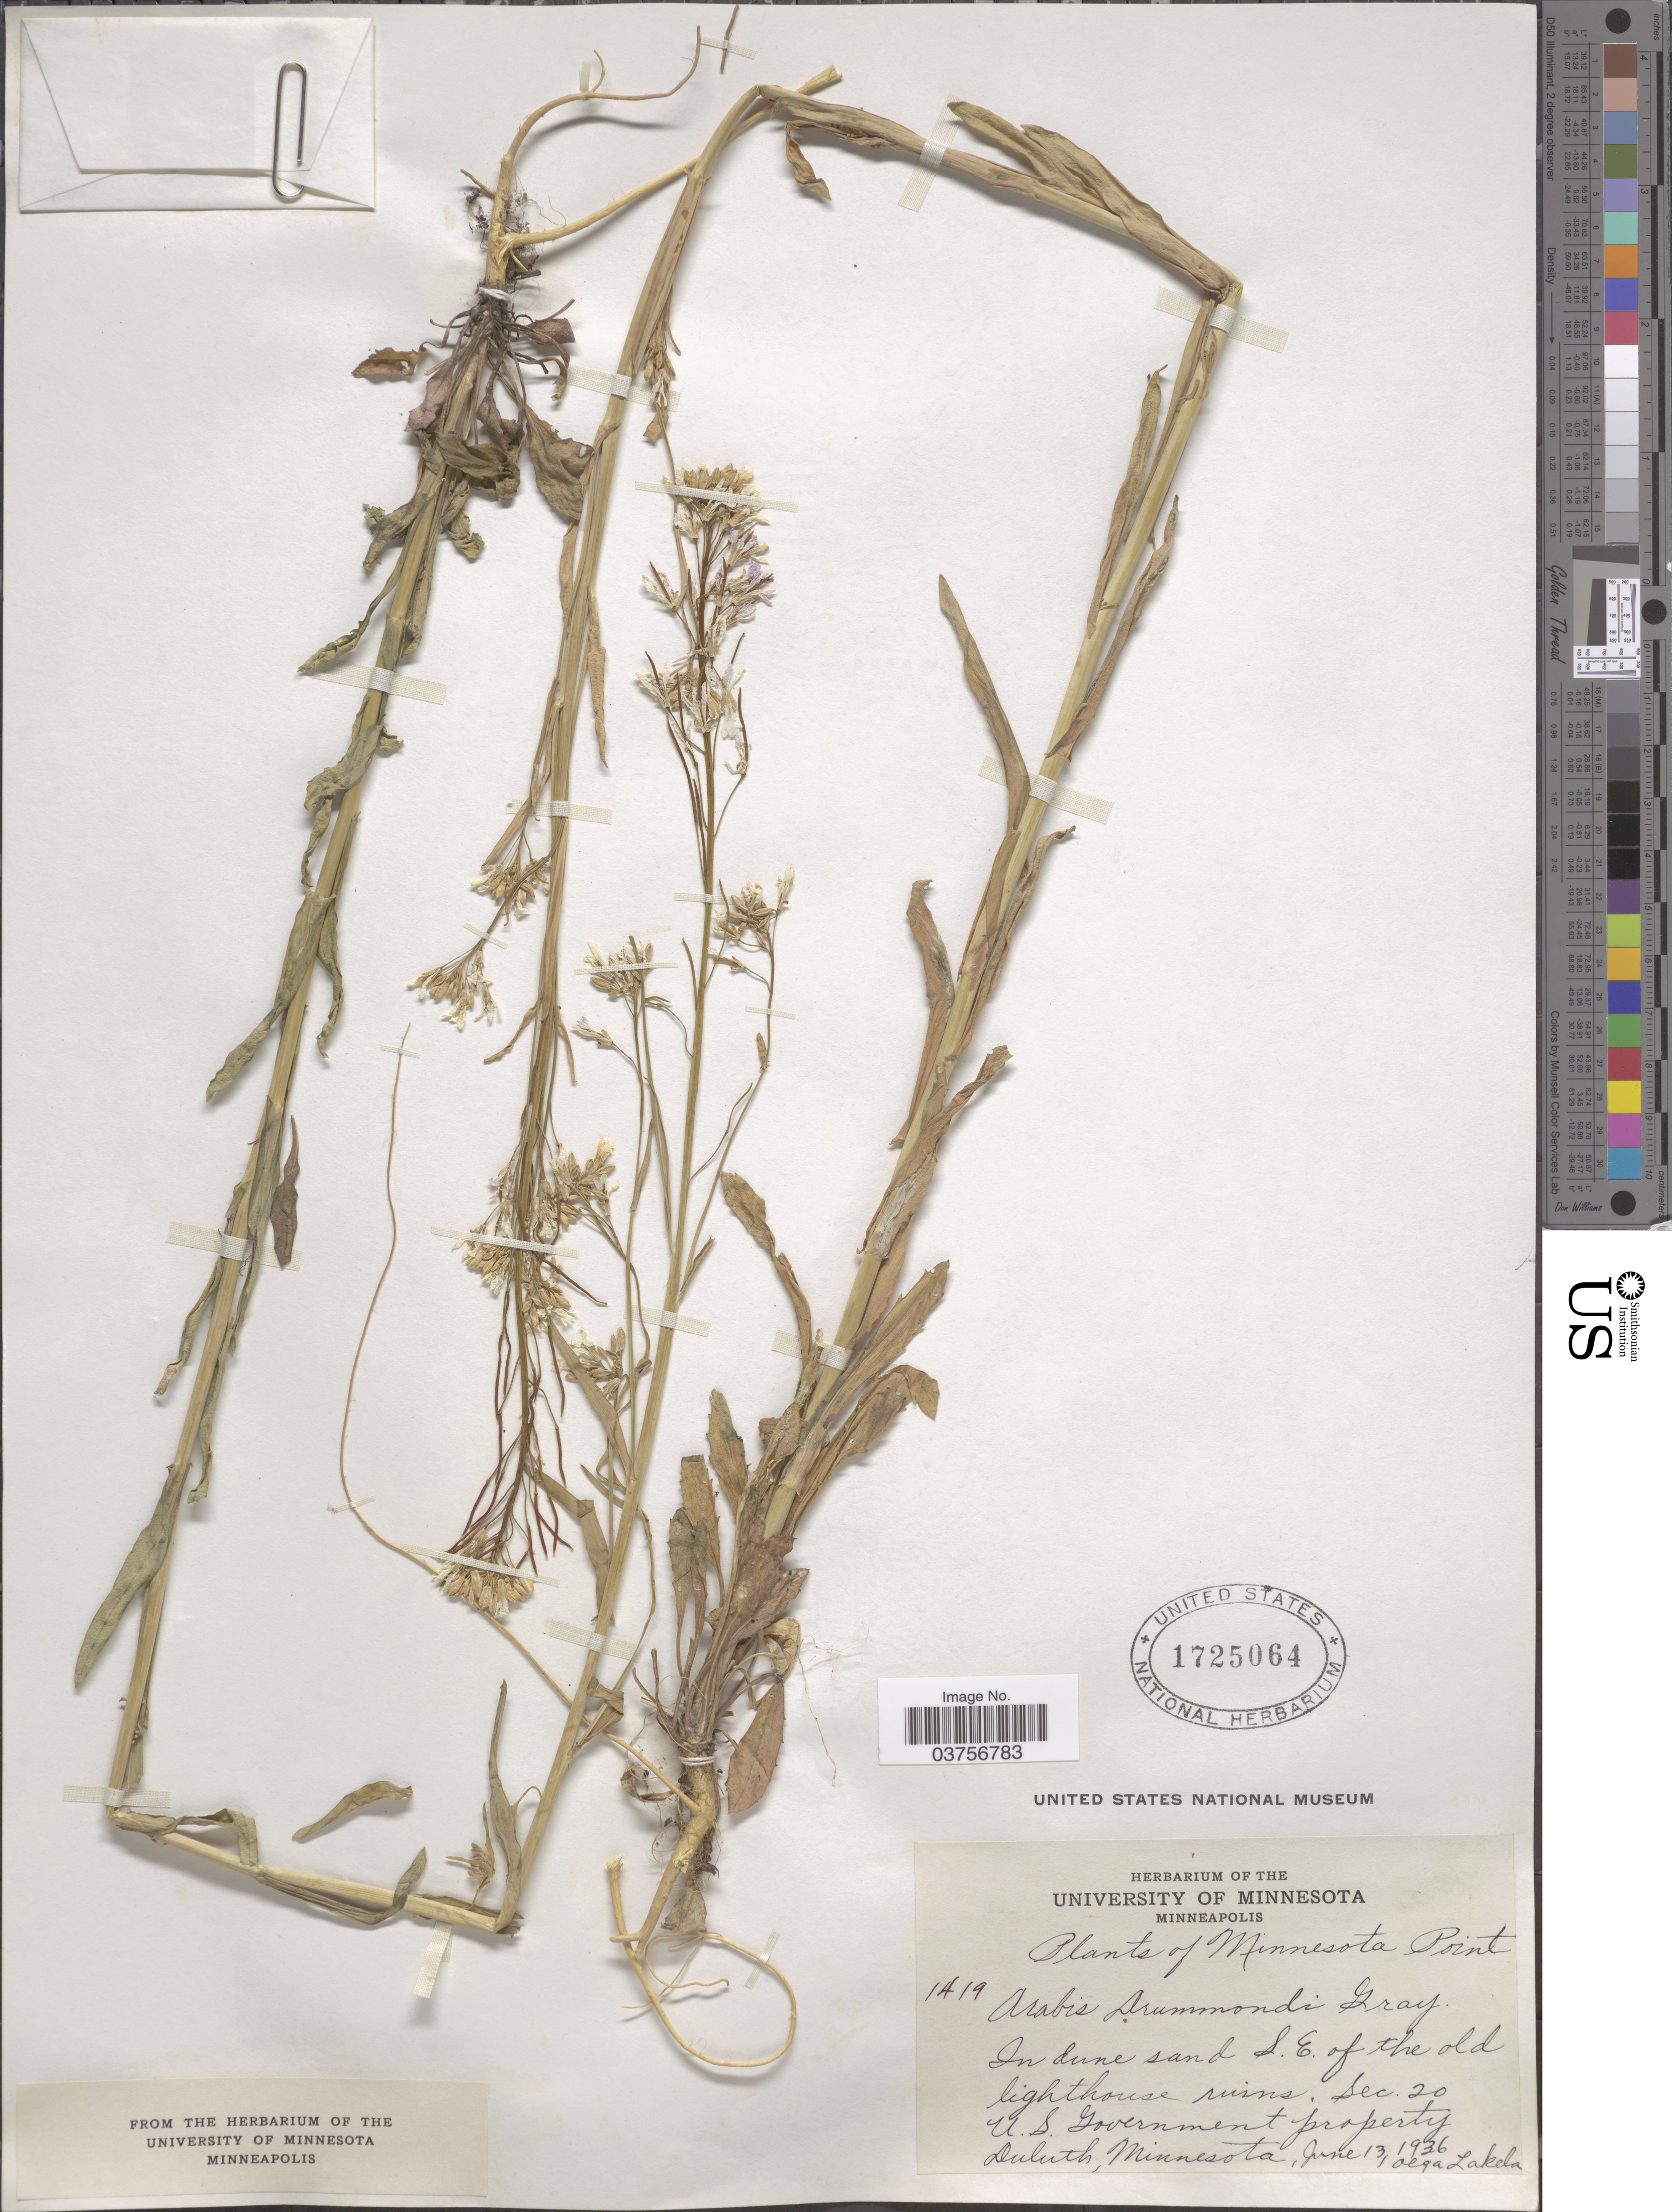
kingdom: Plantae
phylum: Tracheophyta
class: Magnoliopsida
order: Brassicales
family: Brassicaceae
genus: Arabis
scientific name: Arabis drummondii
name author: A. Gray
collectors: O. K. Lakela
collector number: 1419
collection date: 1936-06-13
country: United States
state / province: Minnesota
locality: In dune sand S.E. of the old lighthouse ruins. Sec. 20. U.S. Government property. Duluth.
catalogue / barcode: US 1725064